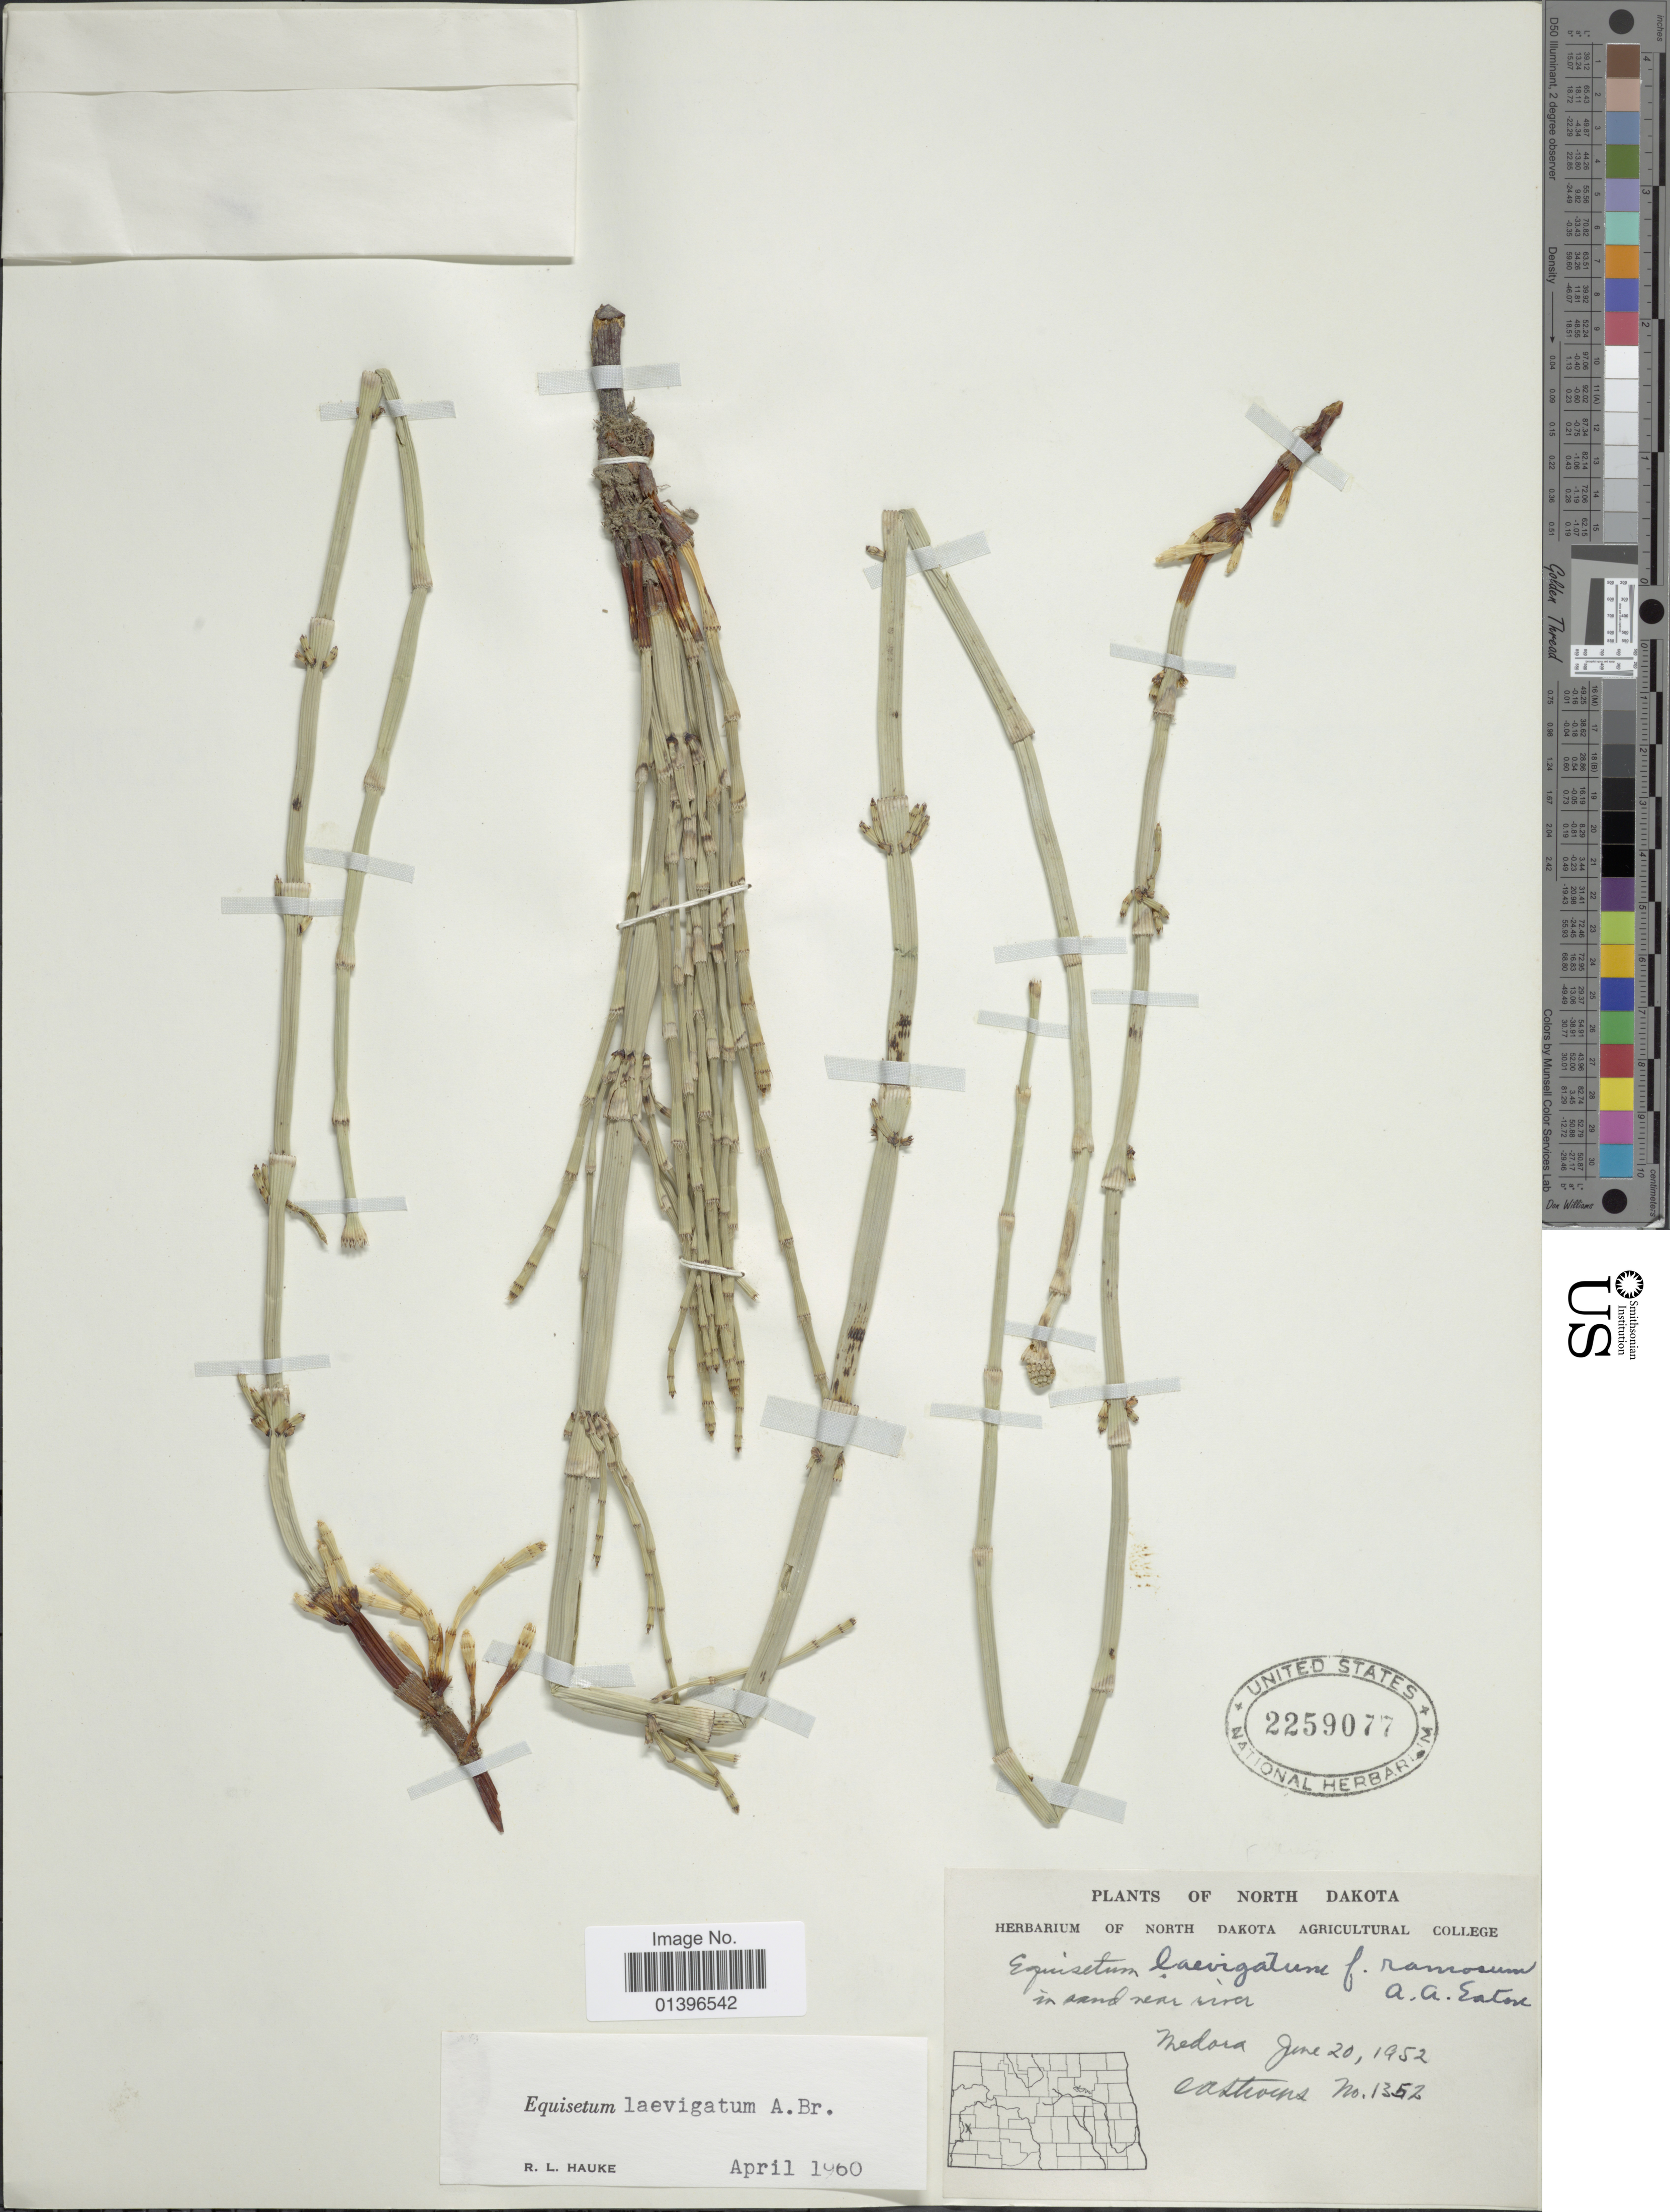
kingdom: Plantae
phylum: Tracheophyta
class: Polypodiopsida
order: Equisetales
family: Equisetaceae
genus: Equisetum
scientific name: Equisetum laevigatum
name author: A. Braun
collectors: O. A. Stevens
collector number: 1352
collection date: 1952-06-20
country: United States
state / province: North Dakota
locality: In sand near river Medora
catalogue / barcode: US 2259077